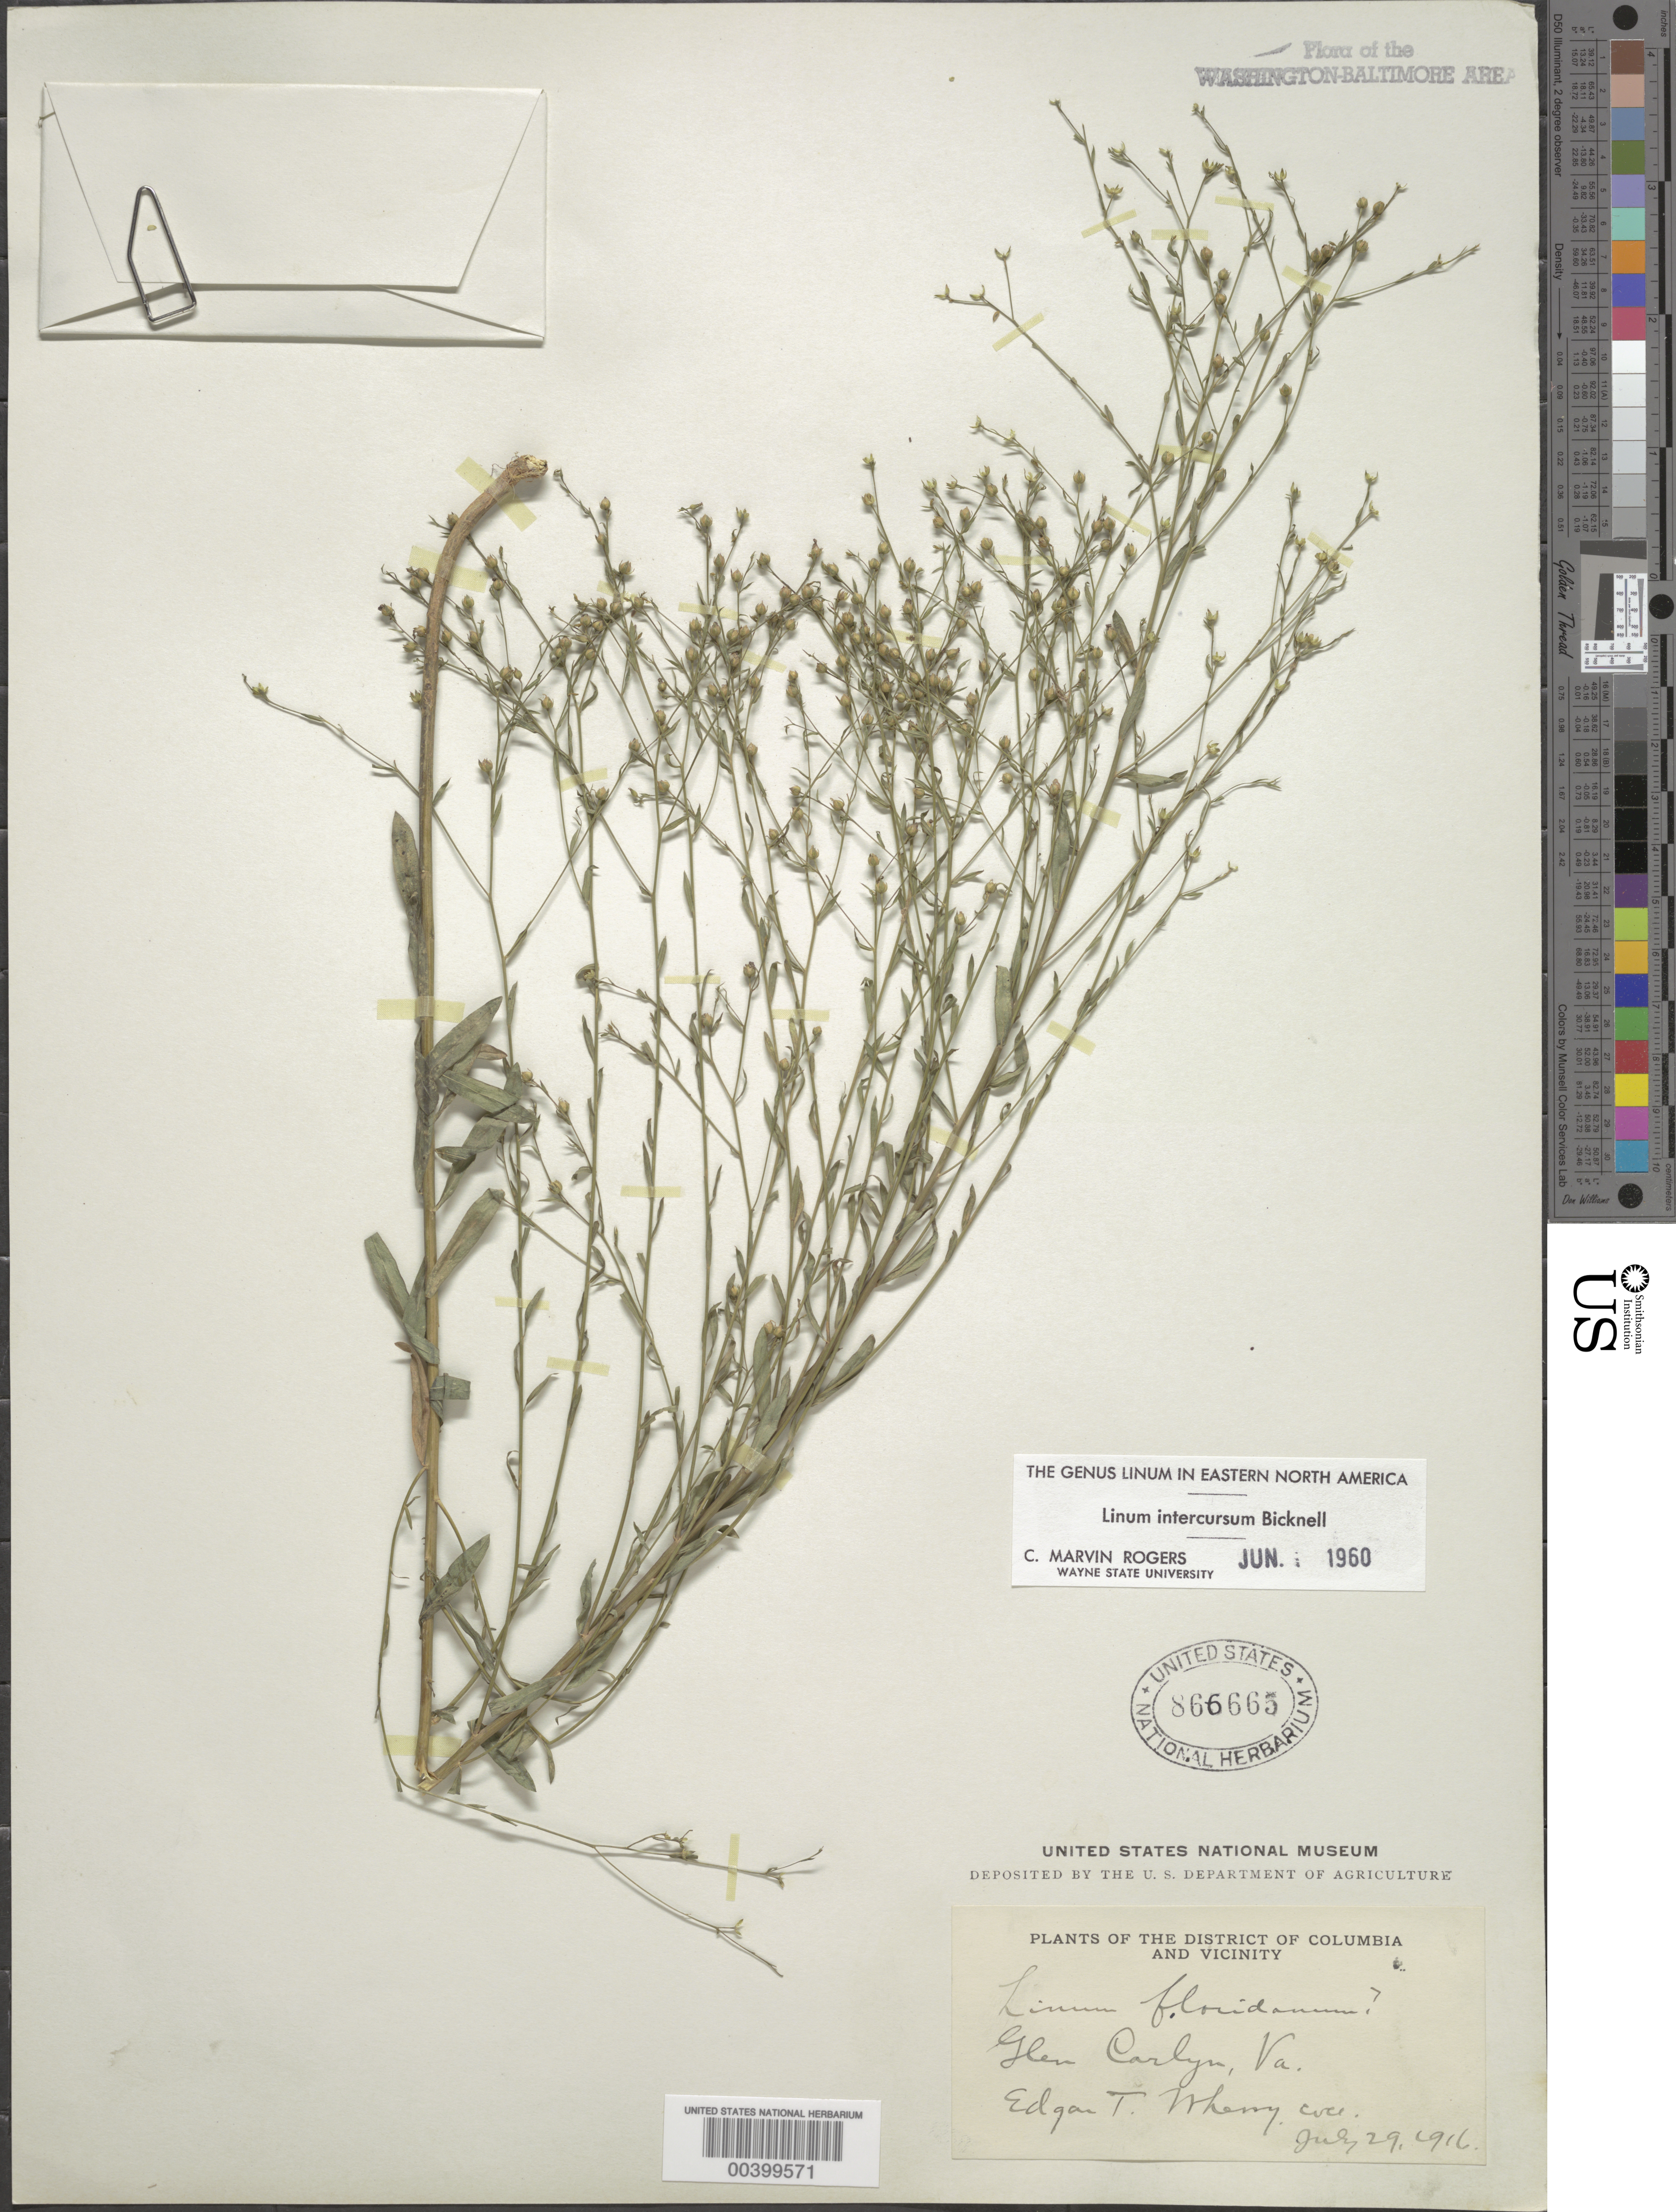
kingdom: Plantae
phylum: Tracheophyta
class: Magnoliopsida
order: Malpighiales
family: Linaceae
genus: Linum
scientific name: Linum intercursum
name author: E.P. Bicknell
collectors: E. T. Wherry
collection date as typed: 29 Jul 1916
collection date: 1916-07-29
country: United States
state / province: Virginia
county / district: Arlington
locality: Glen Carlyn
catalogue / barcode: US 866665